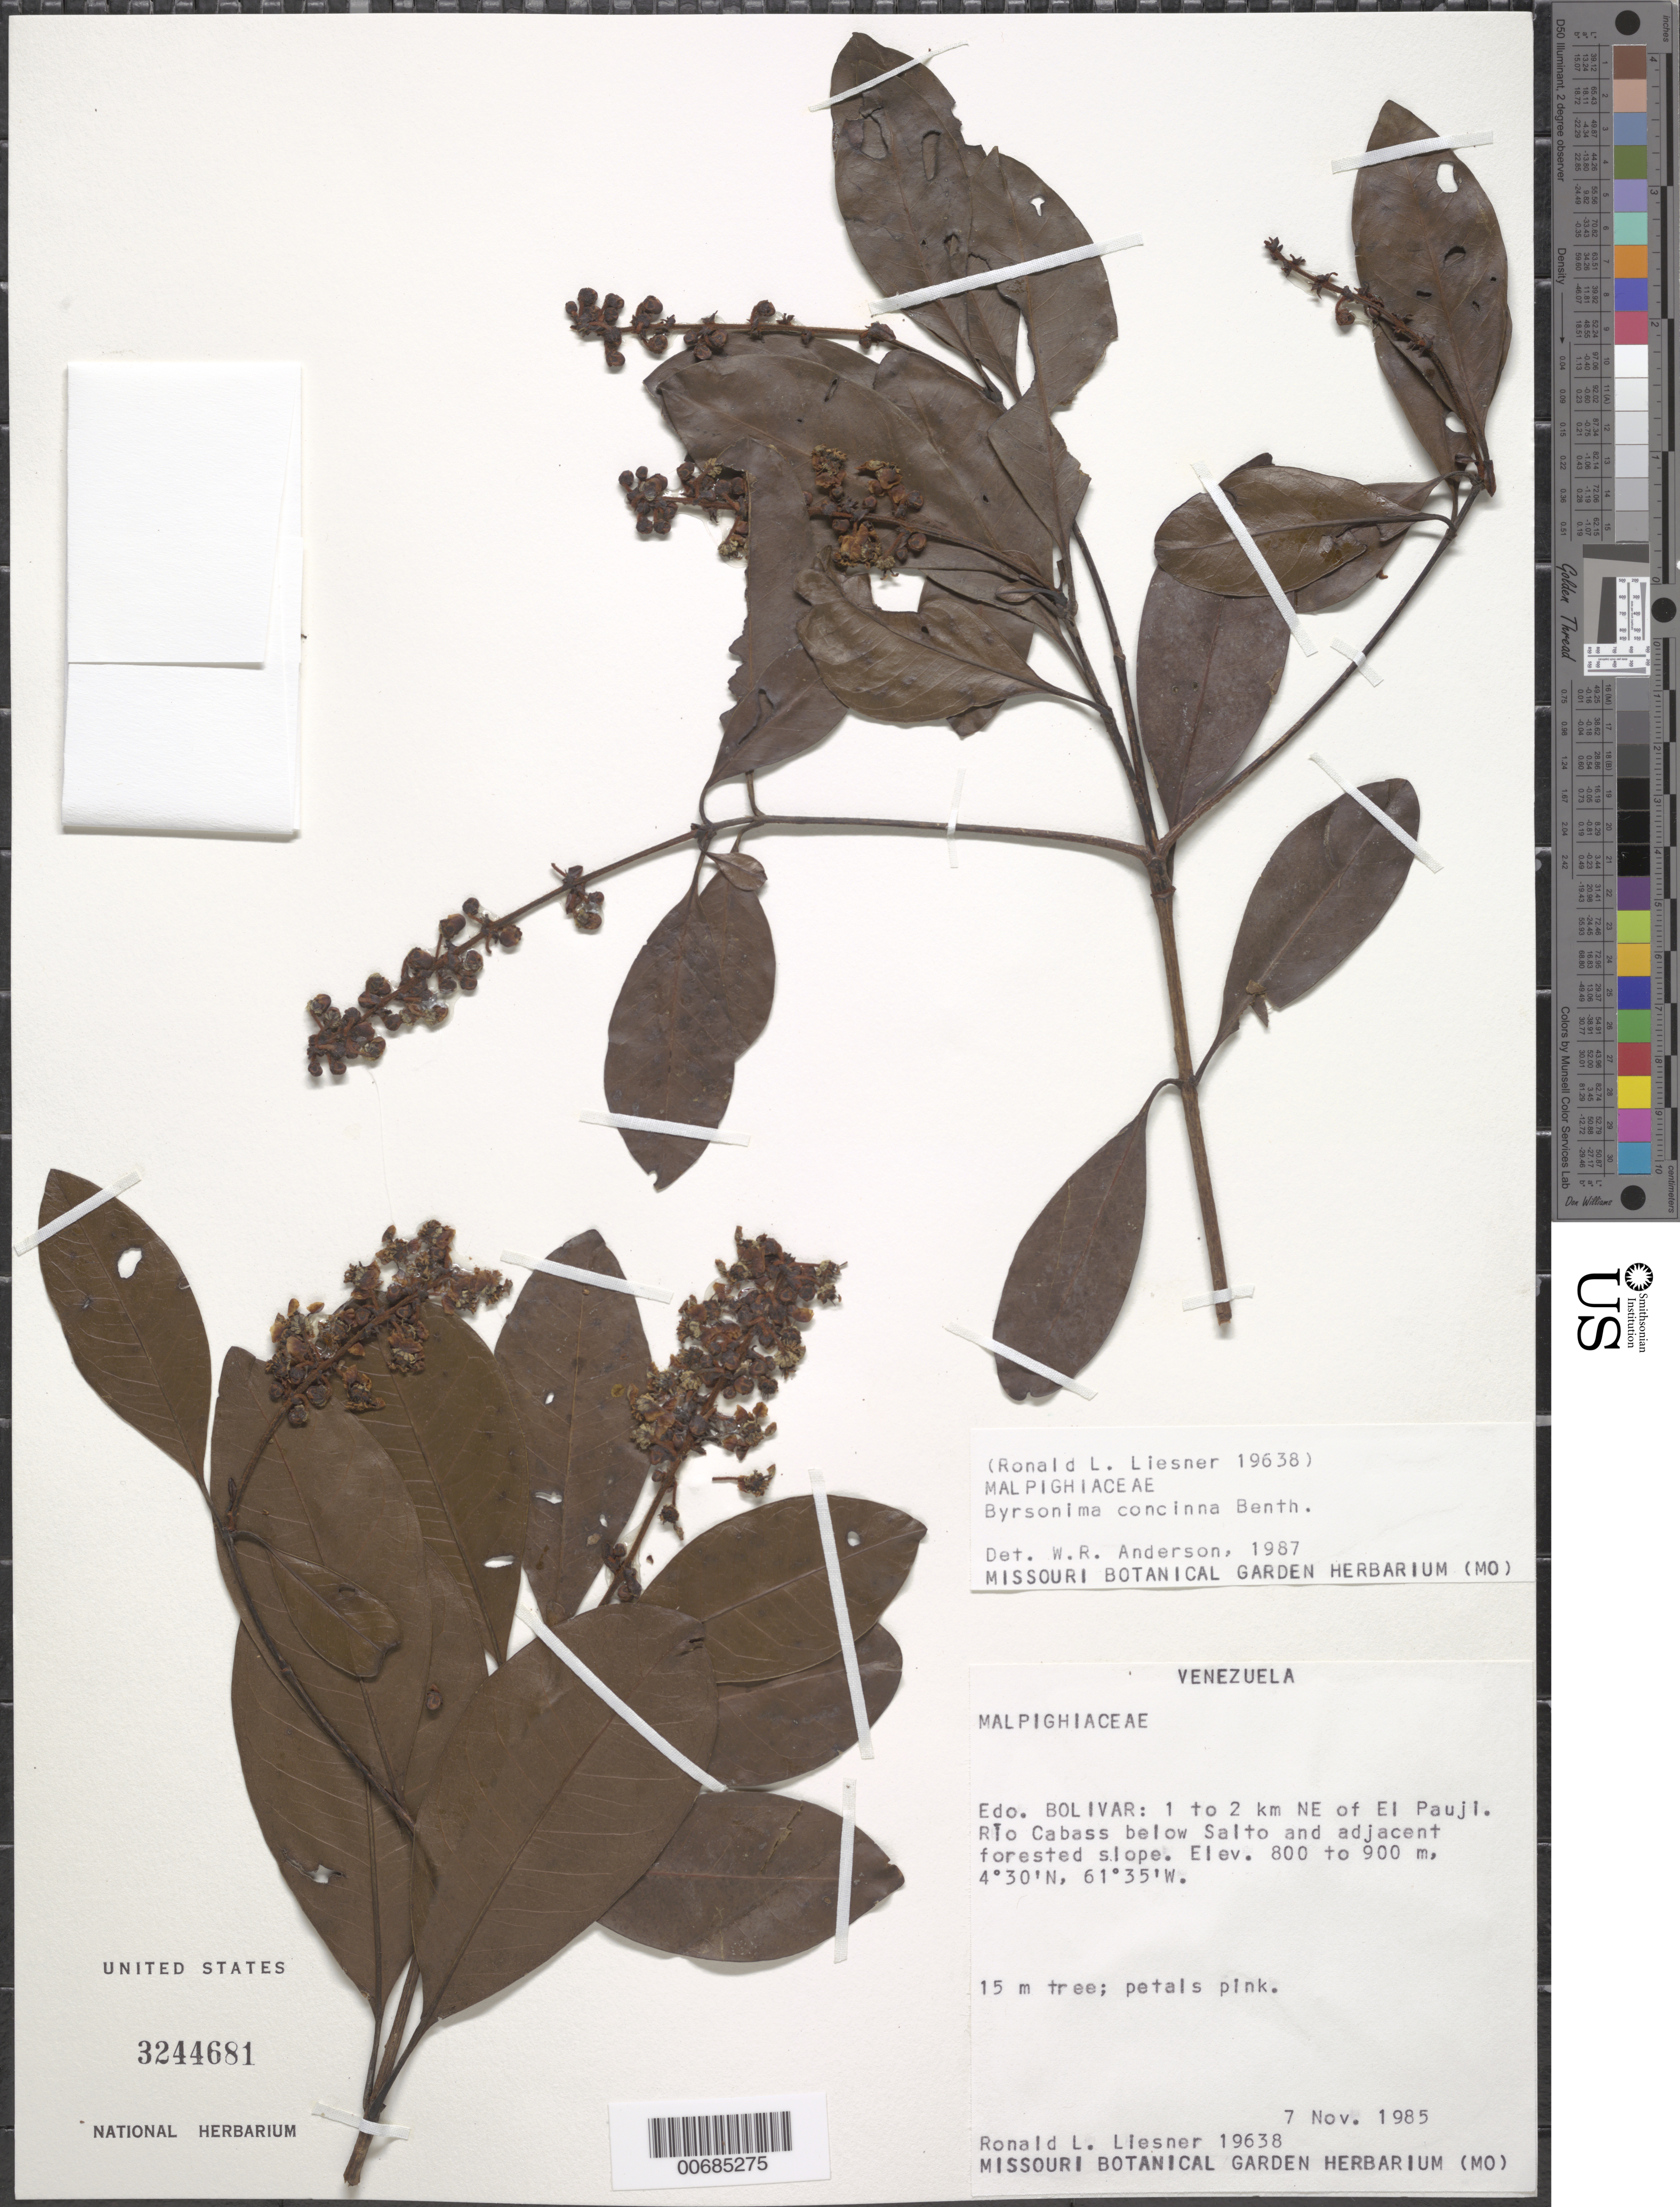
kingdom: Plantae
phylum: Tracheophyta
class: Magnoliopsida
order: Malpighiales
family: Malpighiaceae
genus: Byrsonima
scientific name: Byrsonima concinna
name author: Benth.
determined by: Anderson, W. R., (MICH), University of Michigan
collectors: R. L. Liesner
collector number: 19638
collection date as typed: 7-Nov-85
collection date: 1985-11-07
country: Venezuela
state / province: Bolívar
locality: El Pauji, 1-2 km west of; Río Cabass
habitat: Below salto & adjacent forested slope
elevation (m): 800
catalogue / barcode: US 3244681